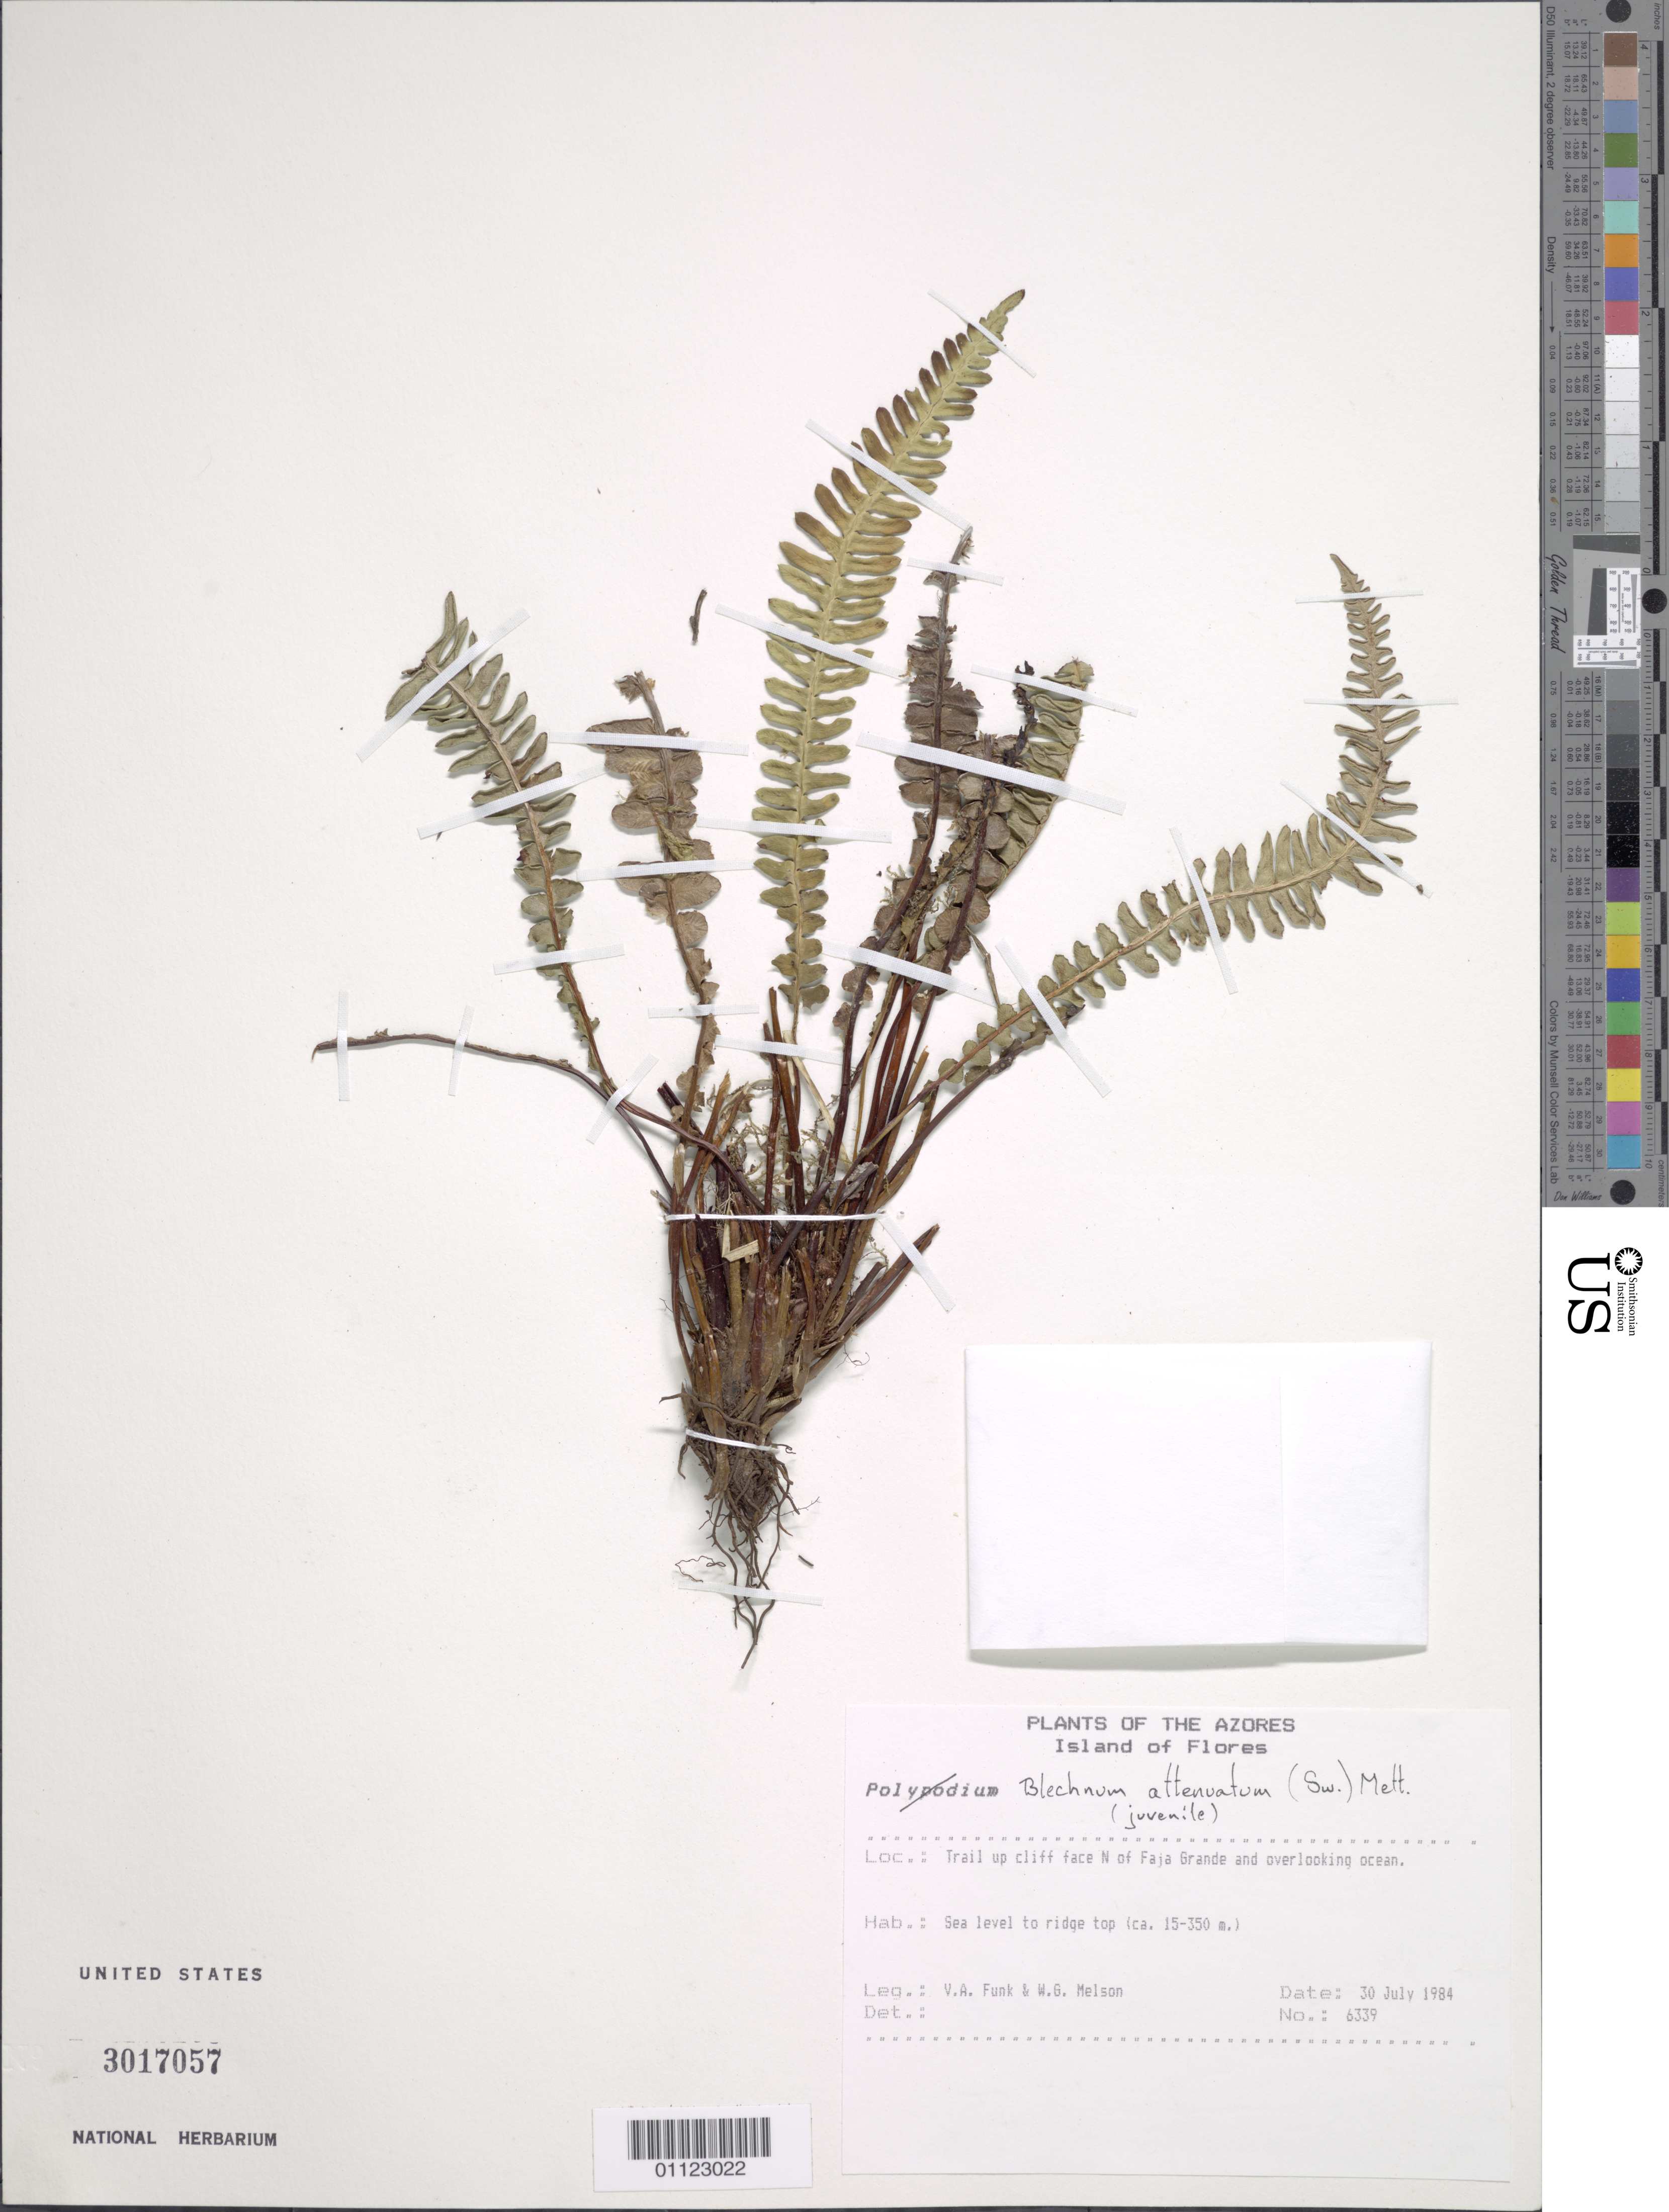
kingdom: Plantae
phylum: Tracheophyta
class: Polypodiopsida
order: Polypodiales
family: Blechnaceae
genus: Blechnum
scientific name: Blechnum attenuatum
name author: (Sw.) Mett.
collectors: V. Funk & W. Melson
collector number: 6339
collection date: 1984-07-30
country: Portugal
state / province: Azores (Aut. Reg.)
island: Flores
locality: Island of Flores. Trail up cliff face N of Faja Grande and overlooking ocean.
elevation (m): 15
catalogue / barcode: US 3017057